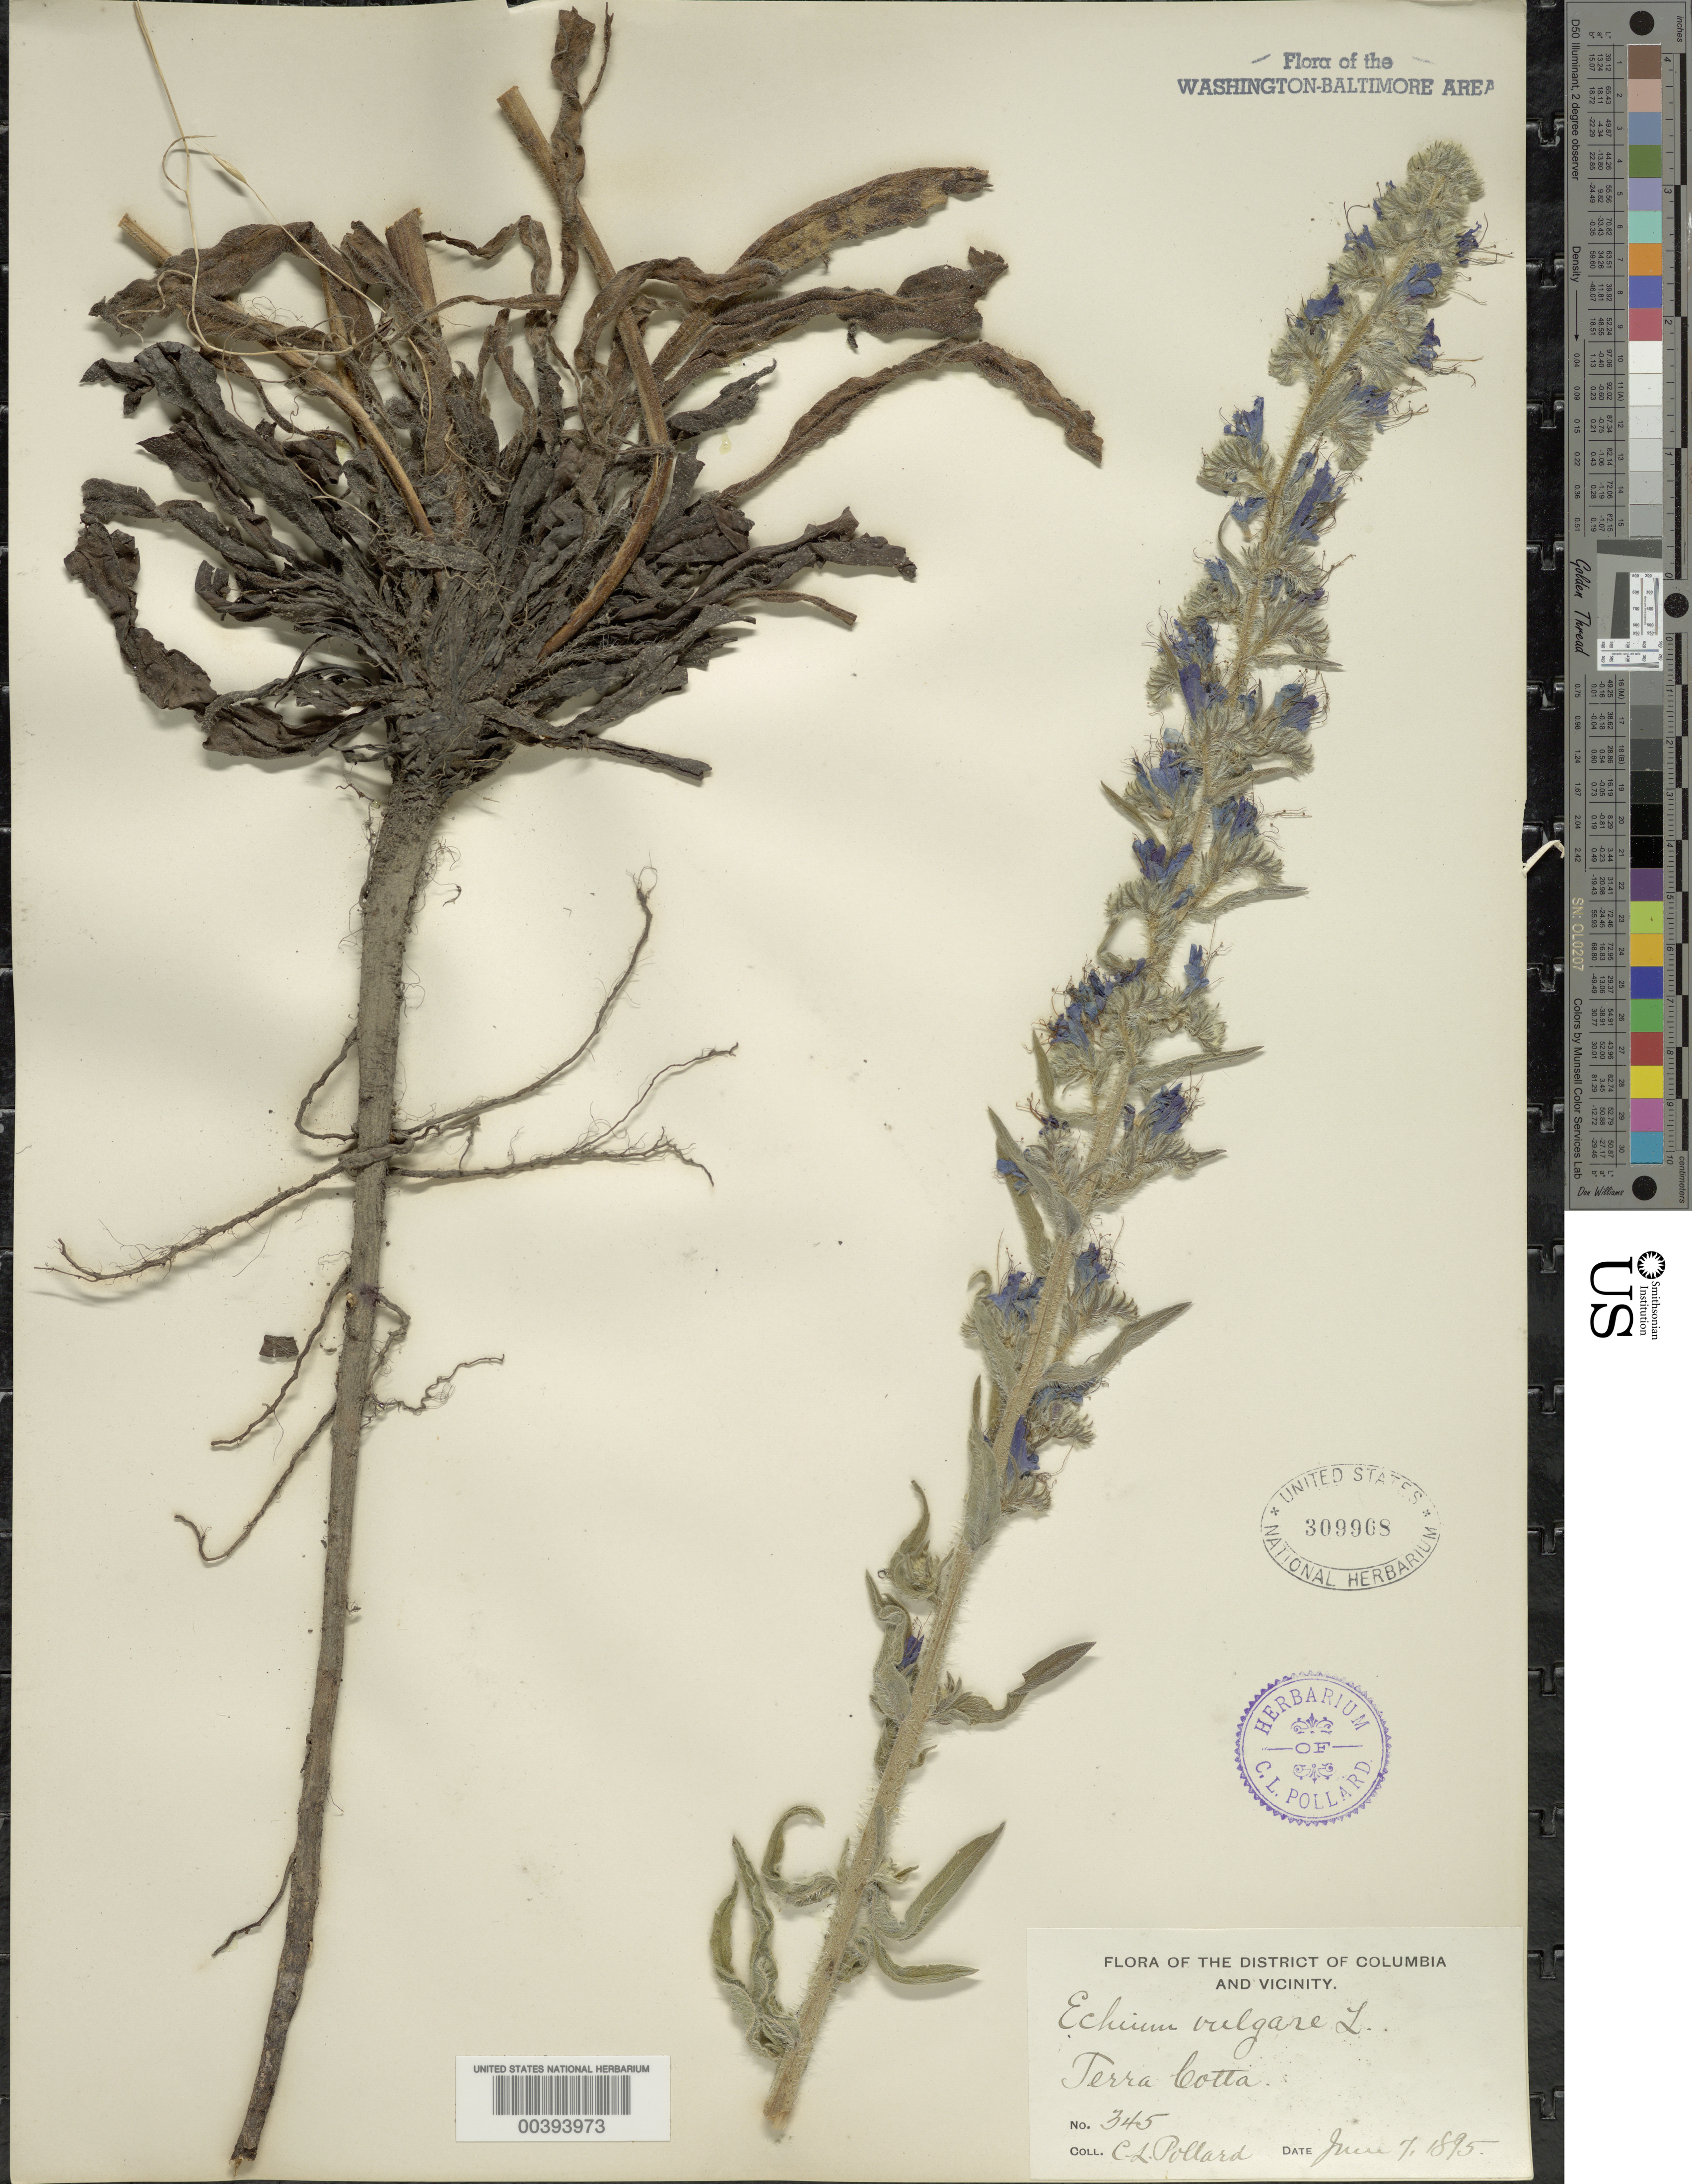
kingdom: Plantae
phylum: Tracheophyta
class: Magnoliopsida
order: Boraginales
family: Boraginaceae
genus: Echium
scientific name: Echium vulgare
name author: L.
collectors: C. L. Pollard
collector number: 345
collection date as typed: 07 Jun 1895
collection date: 1895-06-07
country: United States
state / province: District of Columbia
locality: Terra Cotta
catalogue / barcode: US 309968